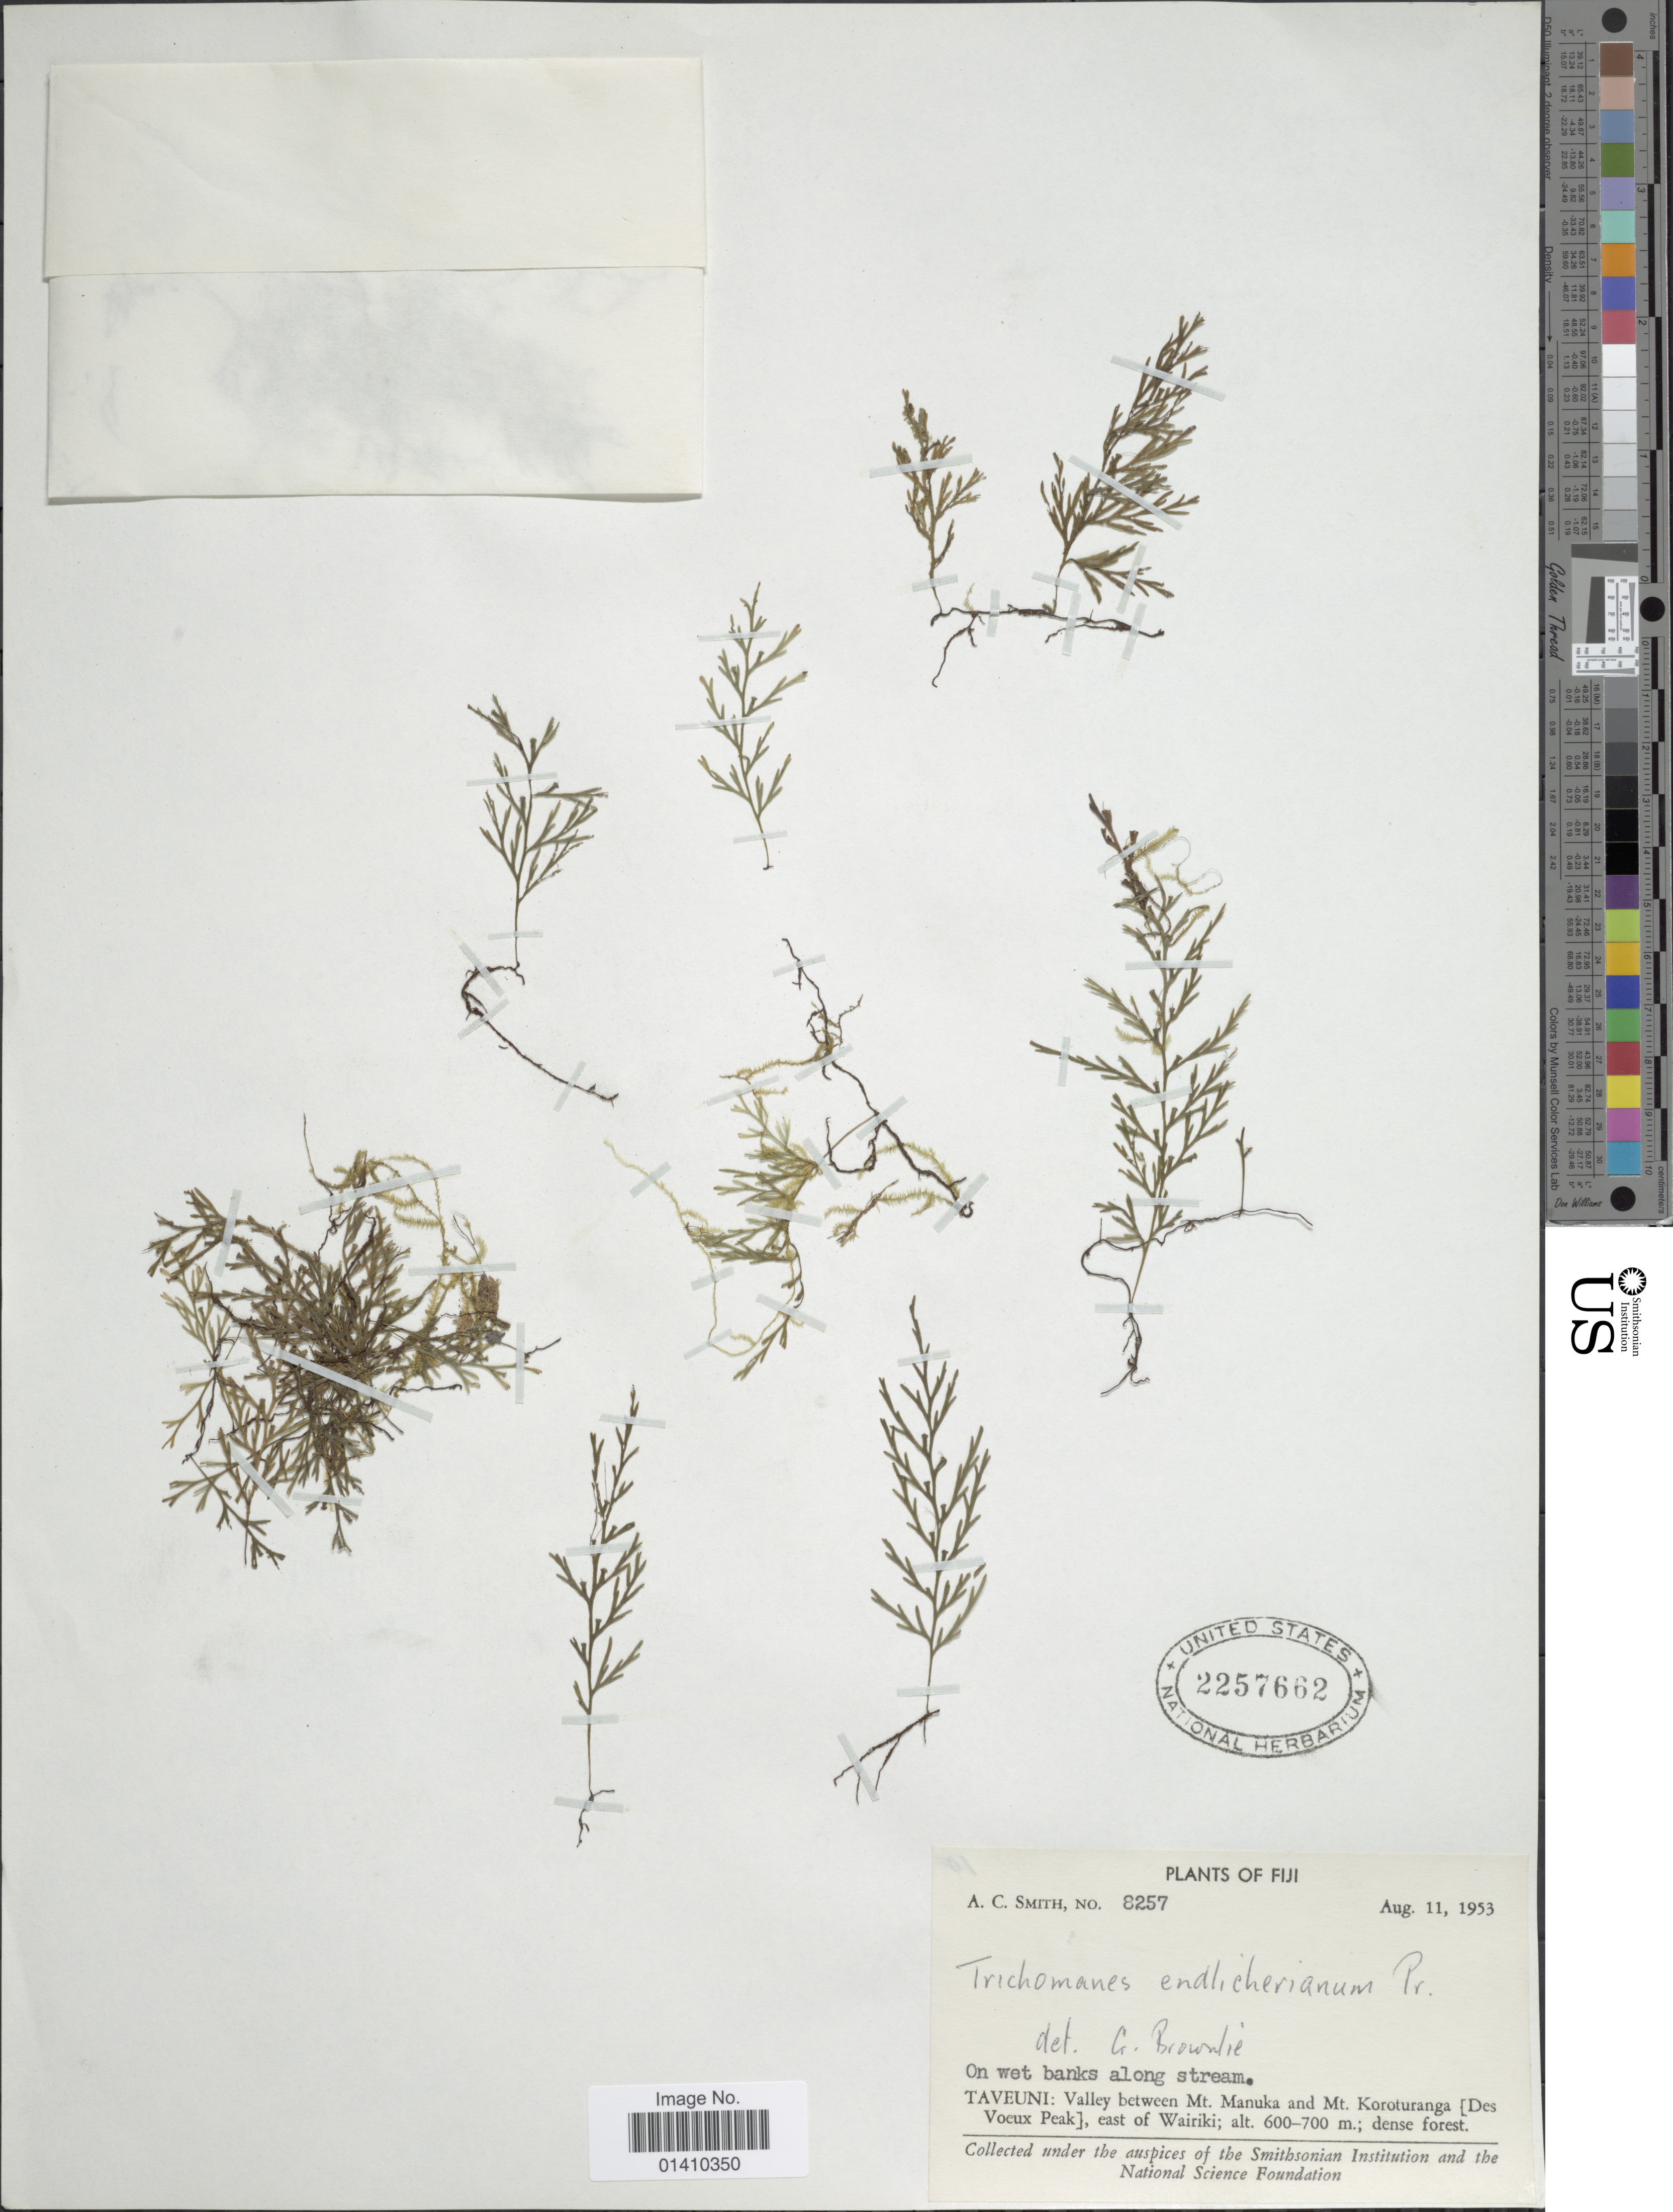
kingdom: Plantae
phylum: Tracheophyta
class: Polypodiopsida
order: Hymenophyllales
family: Hymenophyllaceae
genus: Polyphlebium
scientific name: Polyphlebium endlicherianum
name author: (C. Presl) Ebihara & K. Iwats.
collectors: A. C. Smith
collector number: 8257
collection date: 1953-08-11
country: Fiji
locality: Taveuni: Valley between Mt. Manuka and Mt. Koroturanga (Des Voeux Peak), east of Wairiki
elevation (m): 600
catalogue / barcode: US 2257662